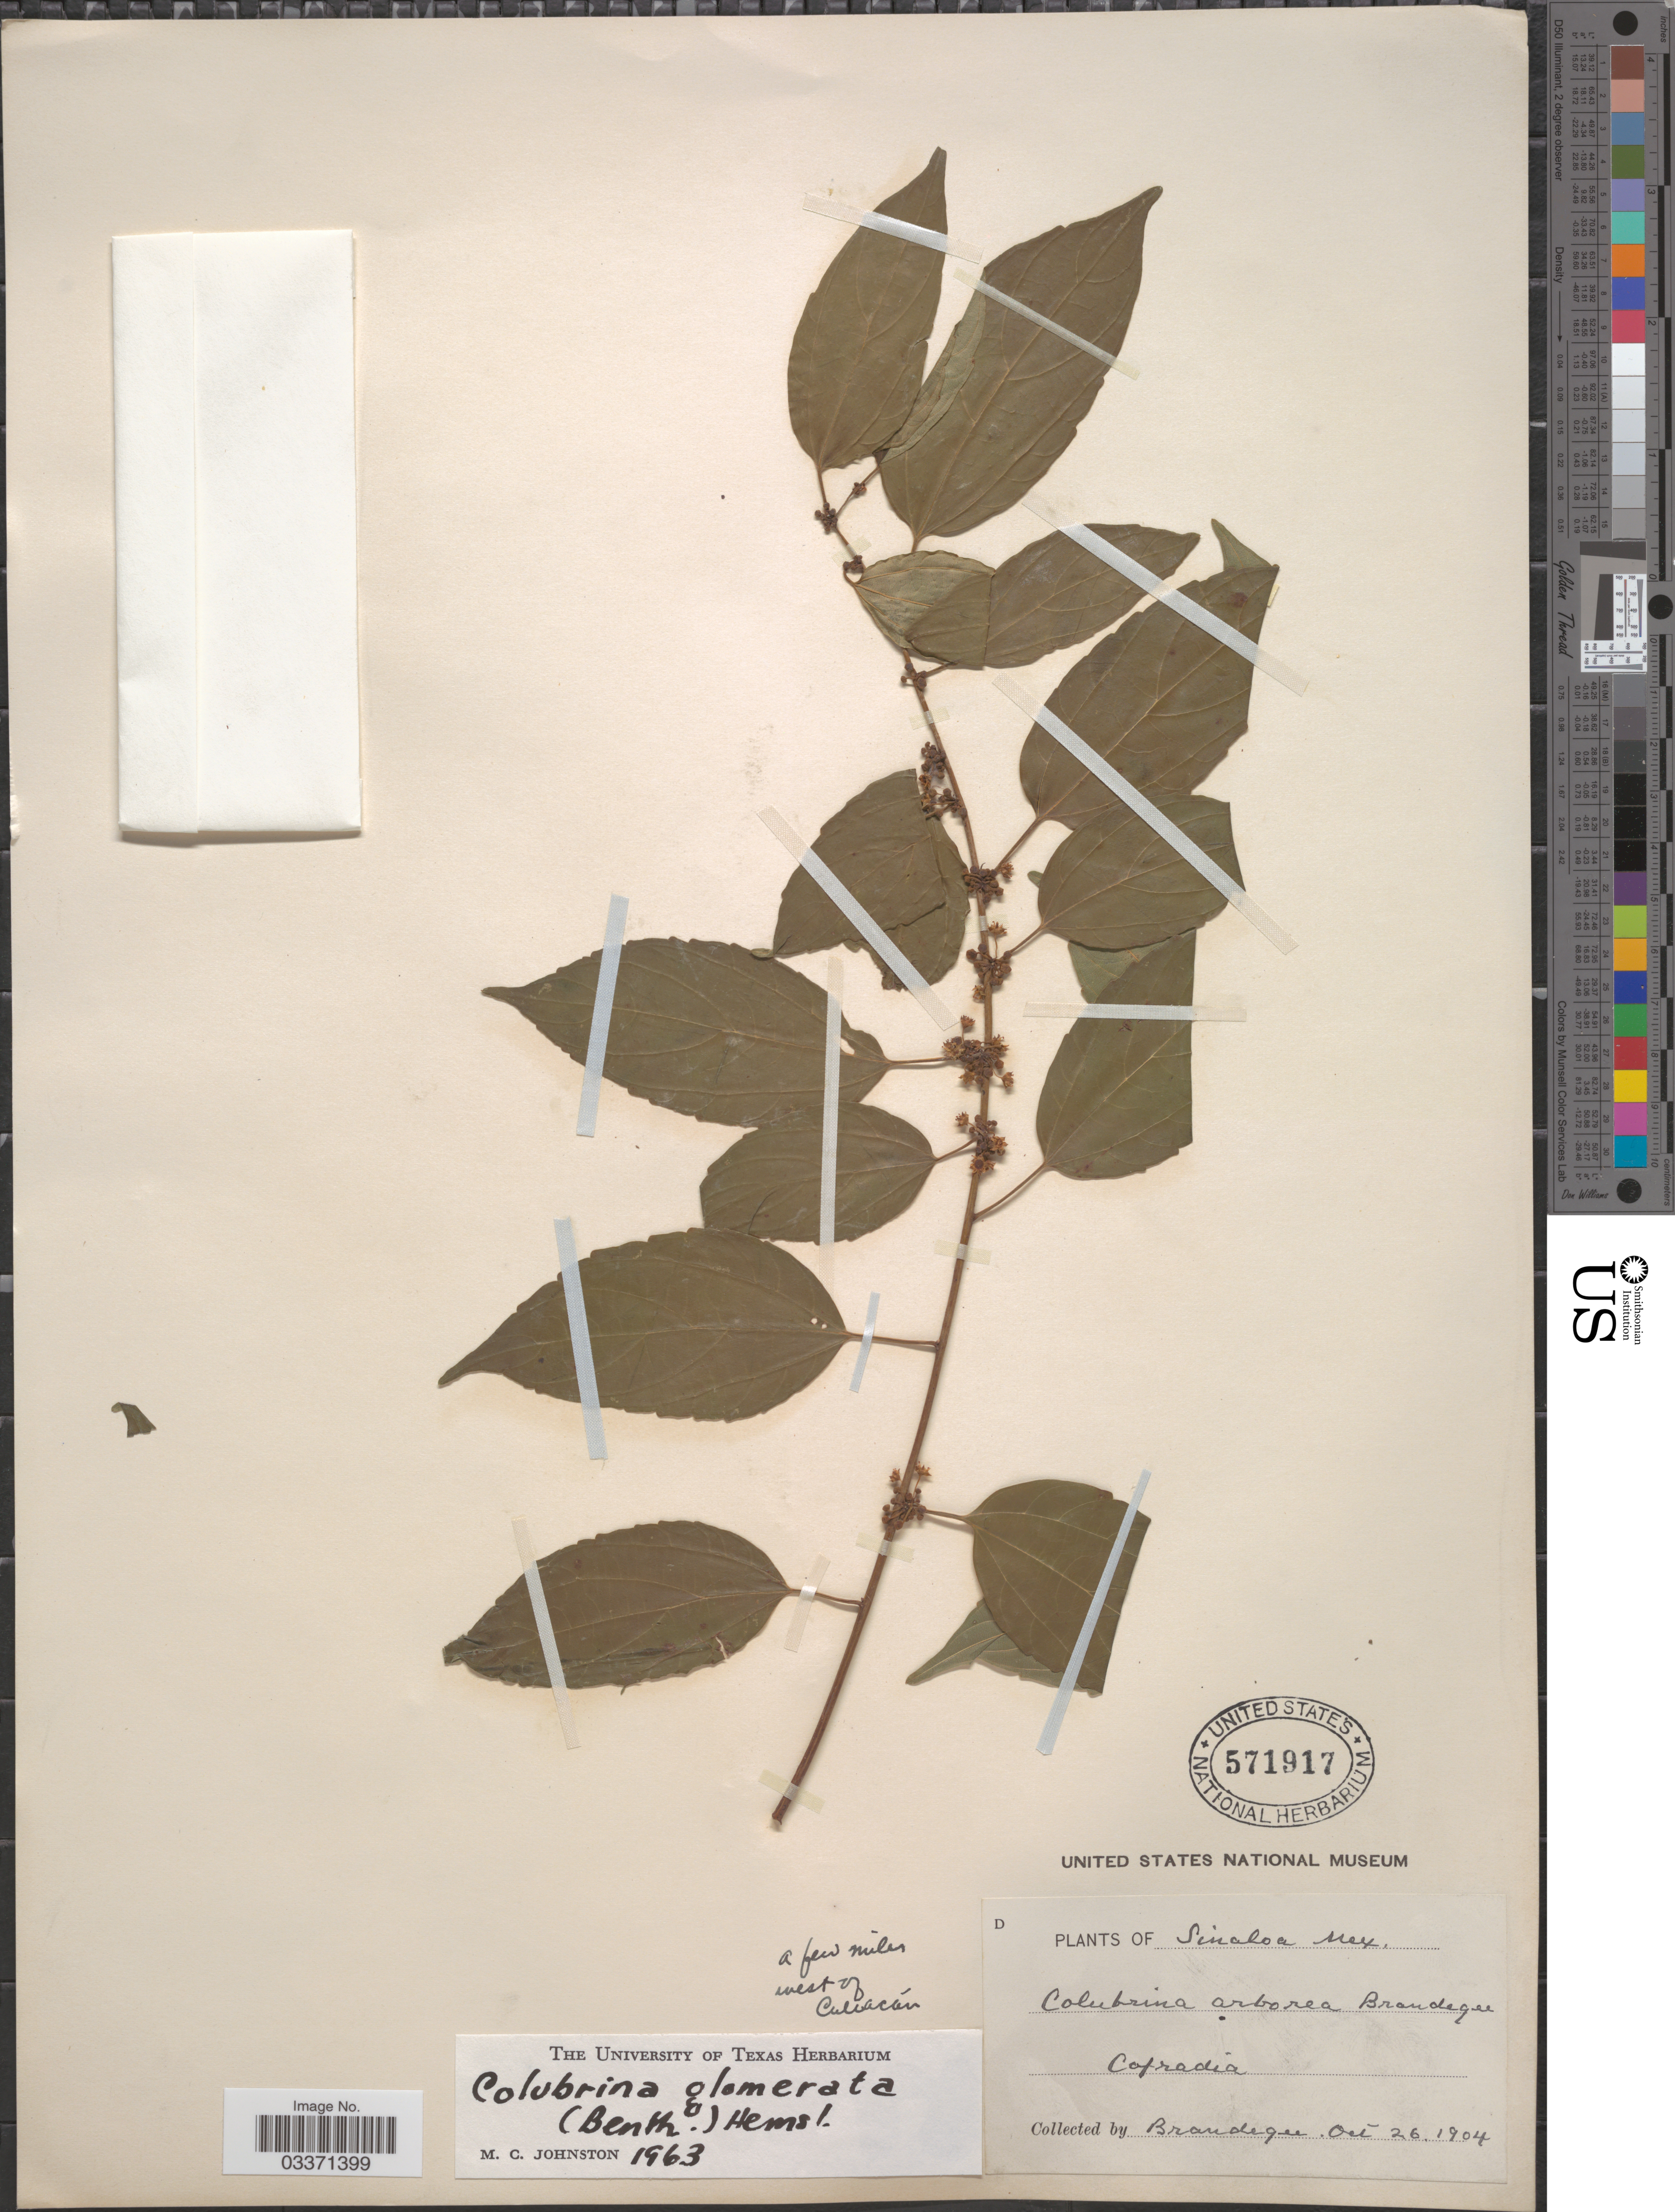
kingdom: Plantae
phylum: Tracheophyta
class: Magnoliopsida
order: Rosales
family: Rhamnaceae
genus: Colubrina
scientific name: Colubrina triflora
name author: Brongn. ex Sweet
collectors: -- Brandegee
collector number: D?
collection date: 1904-10-26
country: Mexico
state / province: Sinaloa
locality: Cofradia.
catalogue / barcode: US 571917